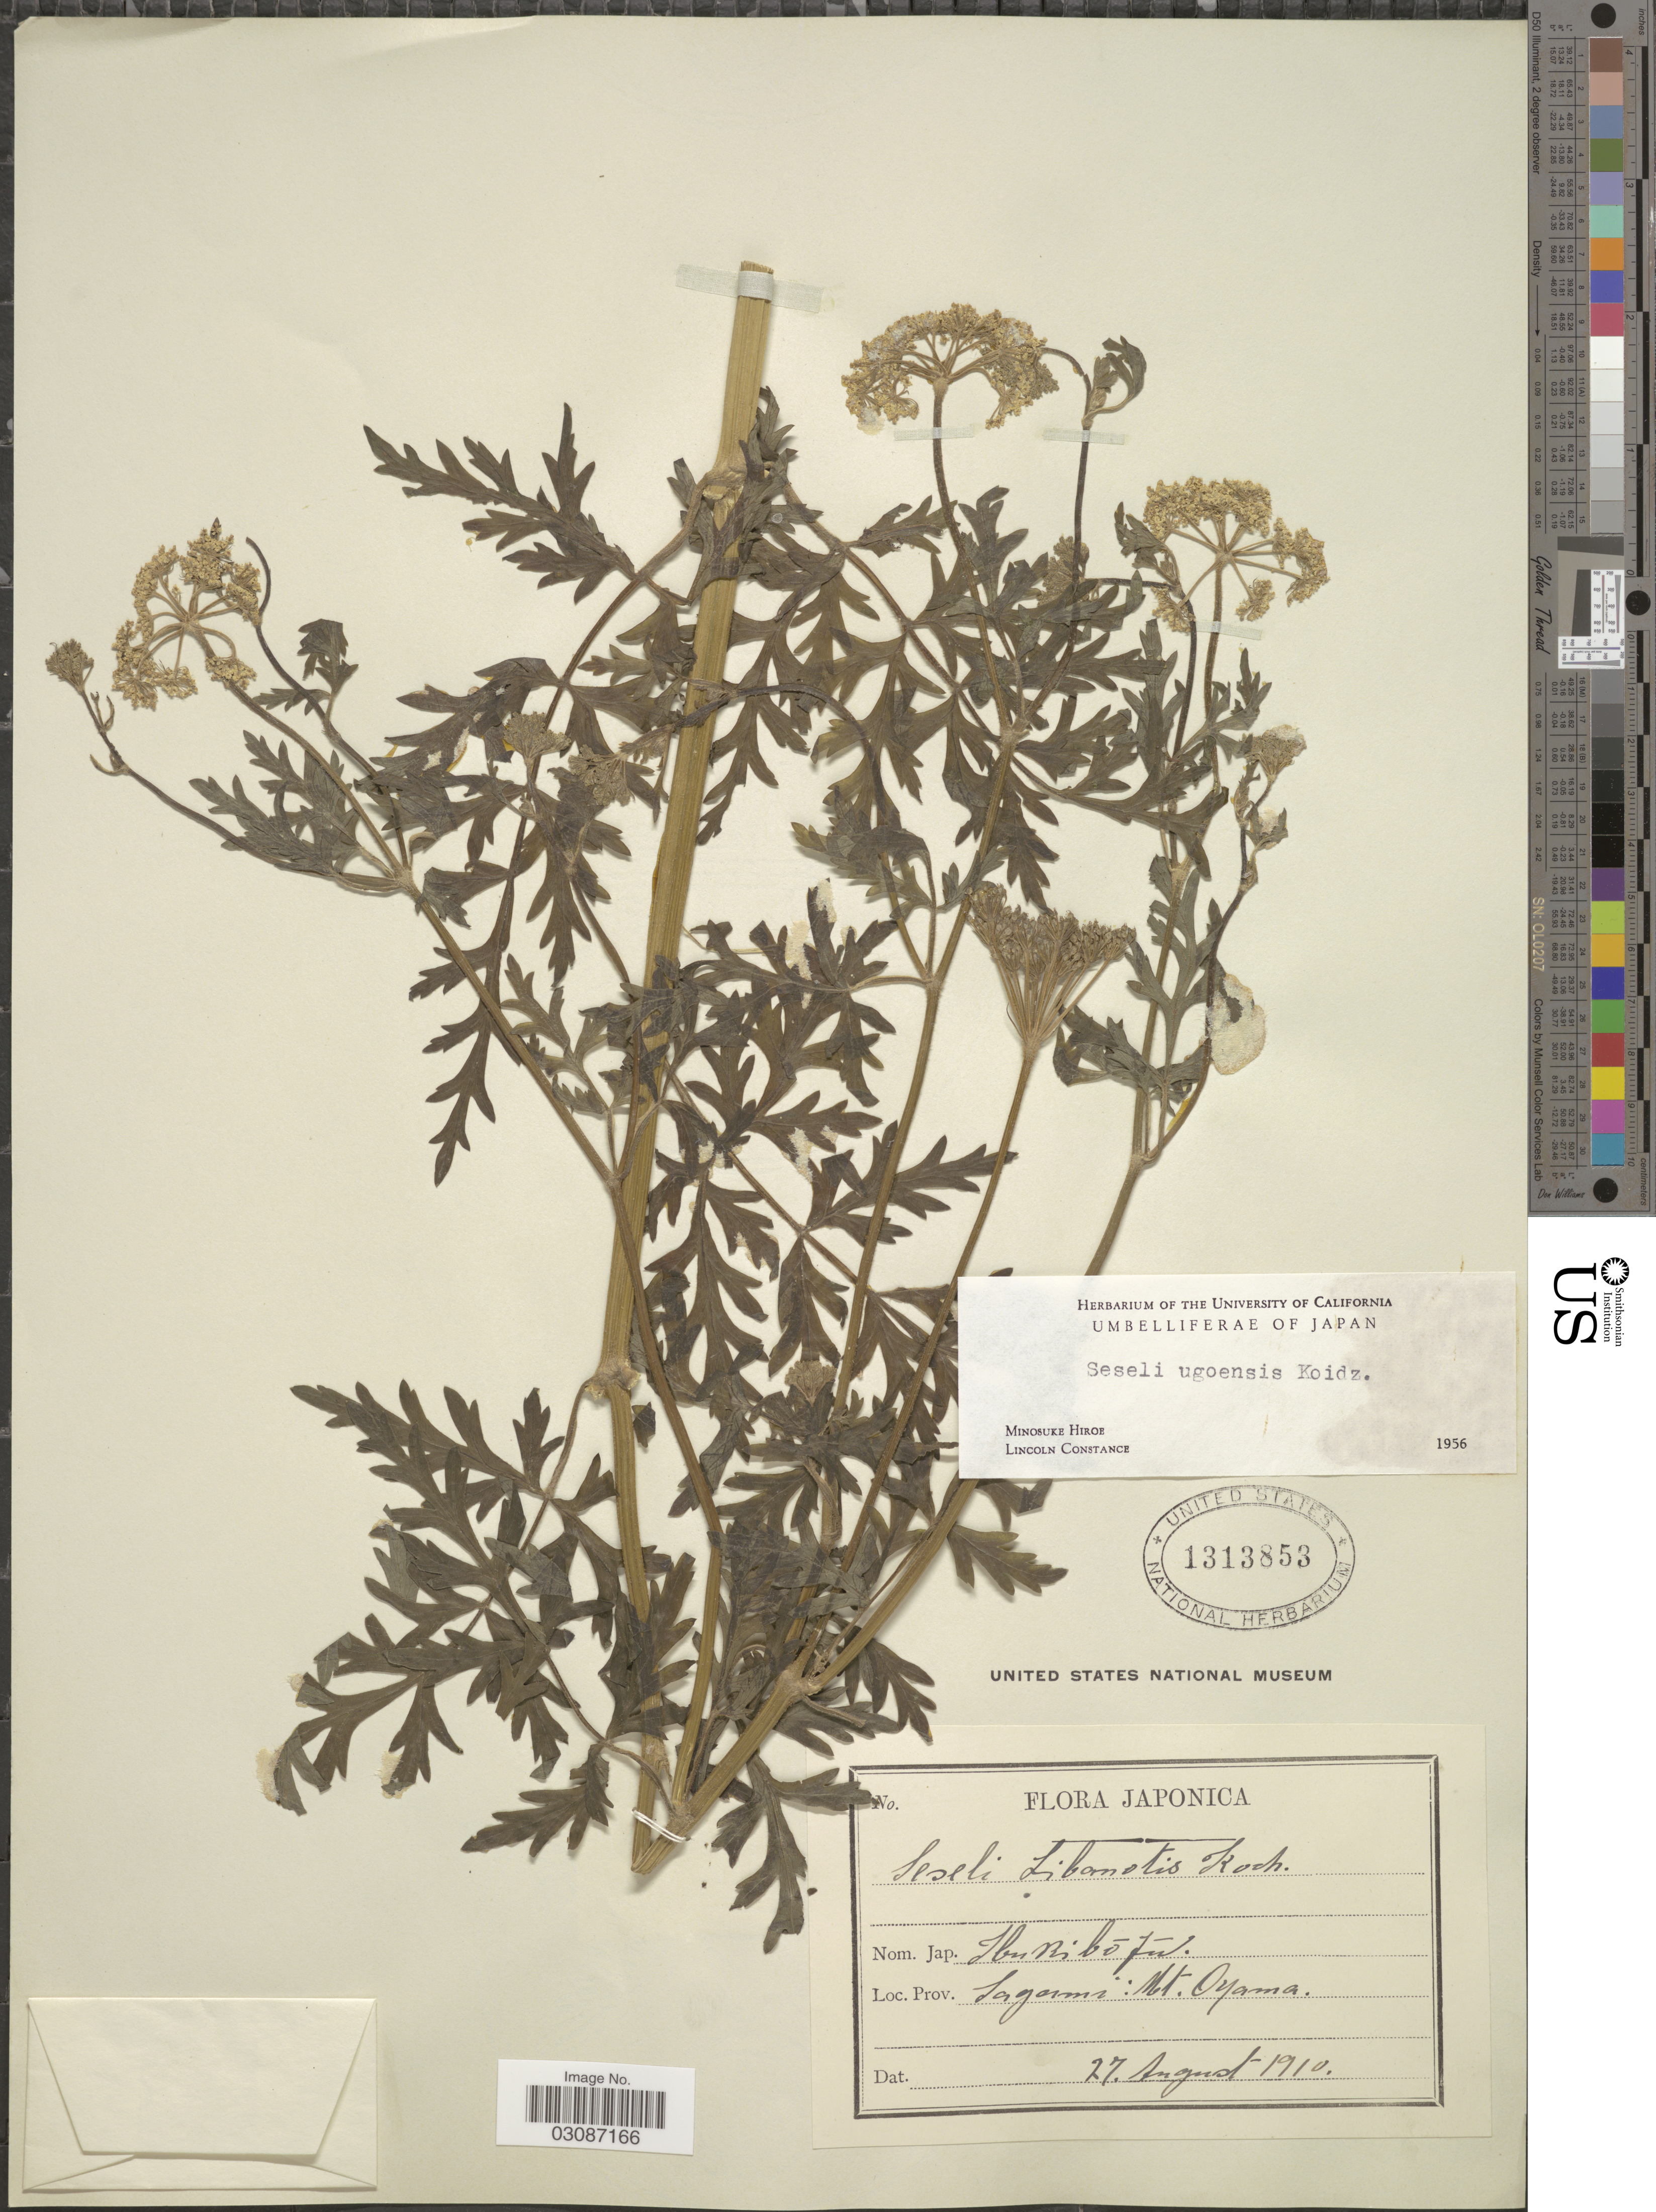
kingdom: Plantae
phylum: Tracheophyta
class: Magnoliopsida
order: Apiales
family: Apiaceae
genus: Seseli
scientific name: Seseli ugoensis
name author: Koidz.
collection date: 1910-08-27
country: Japan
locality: Sagami: Mt. Oyama.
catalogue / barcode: US 1313853